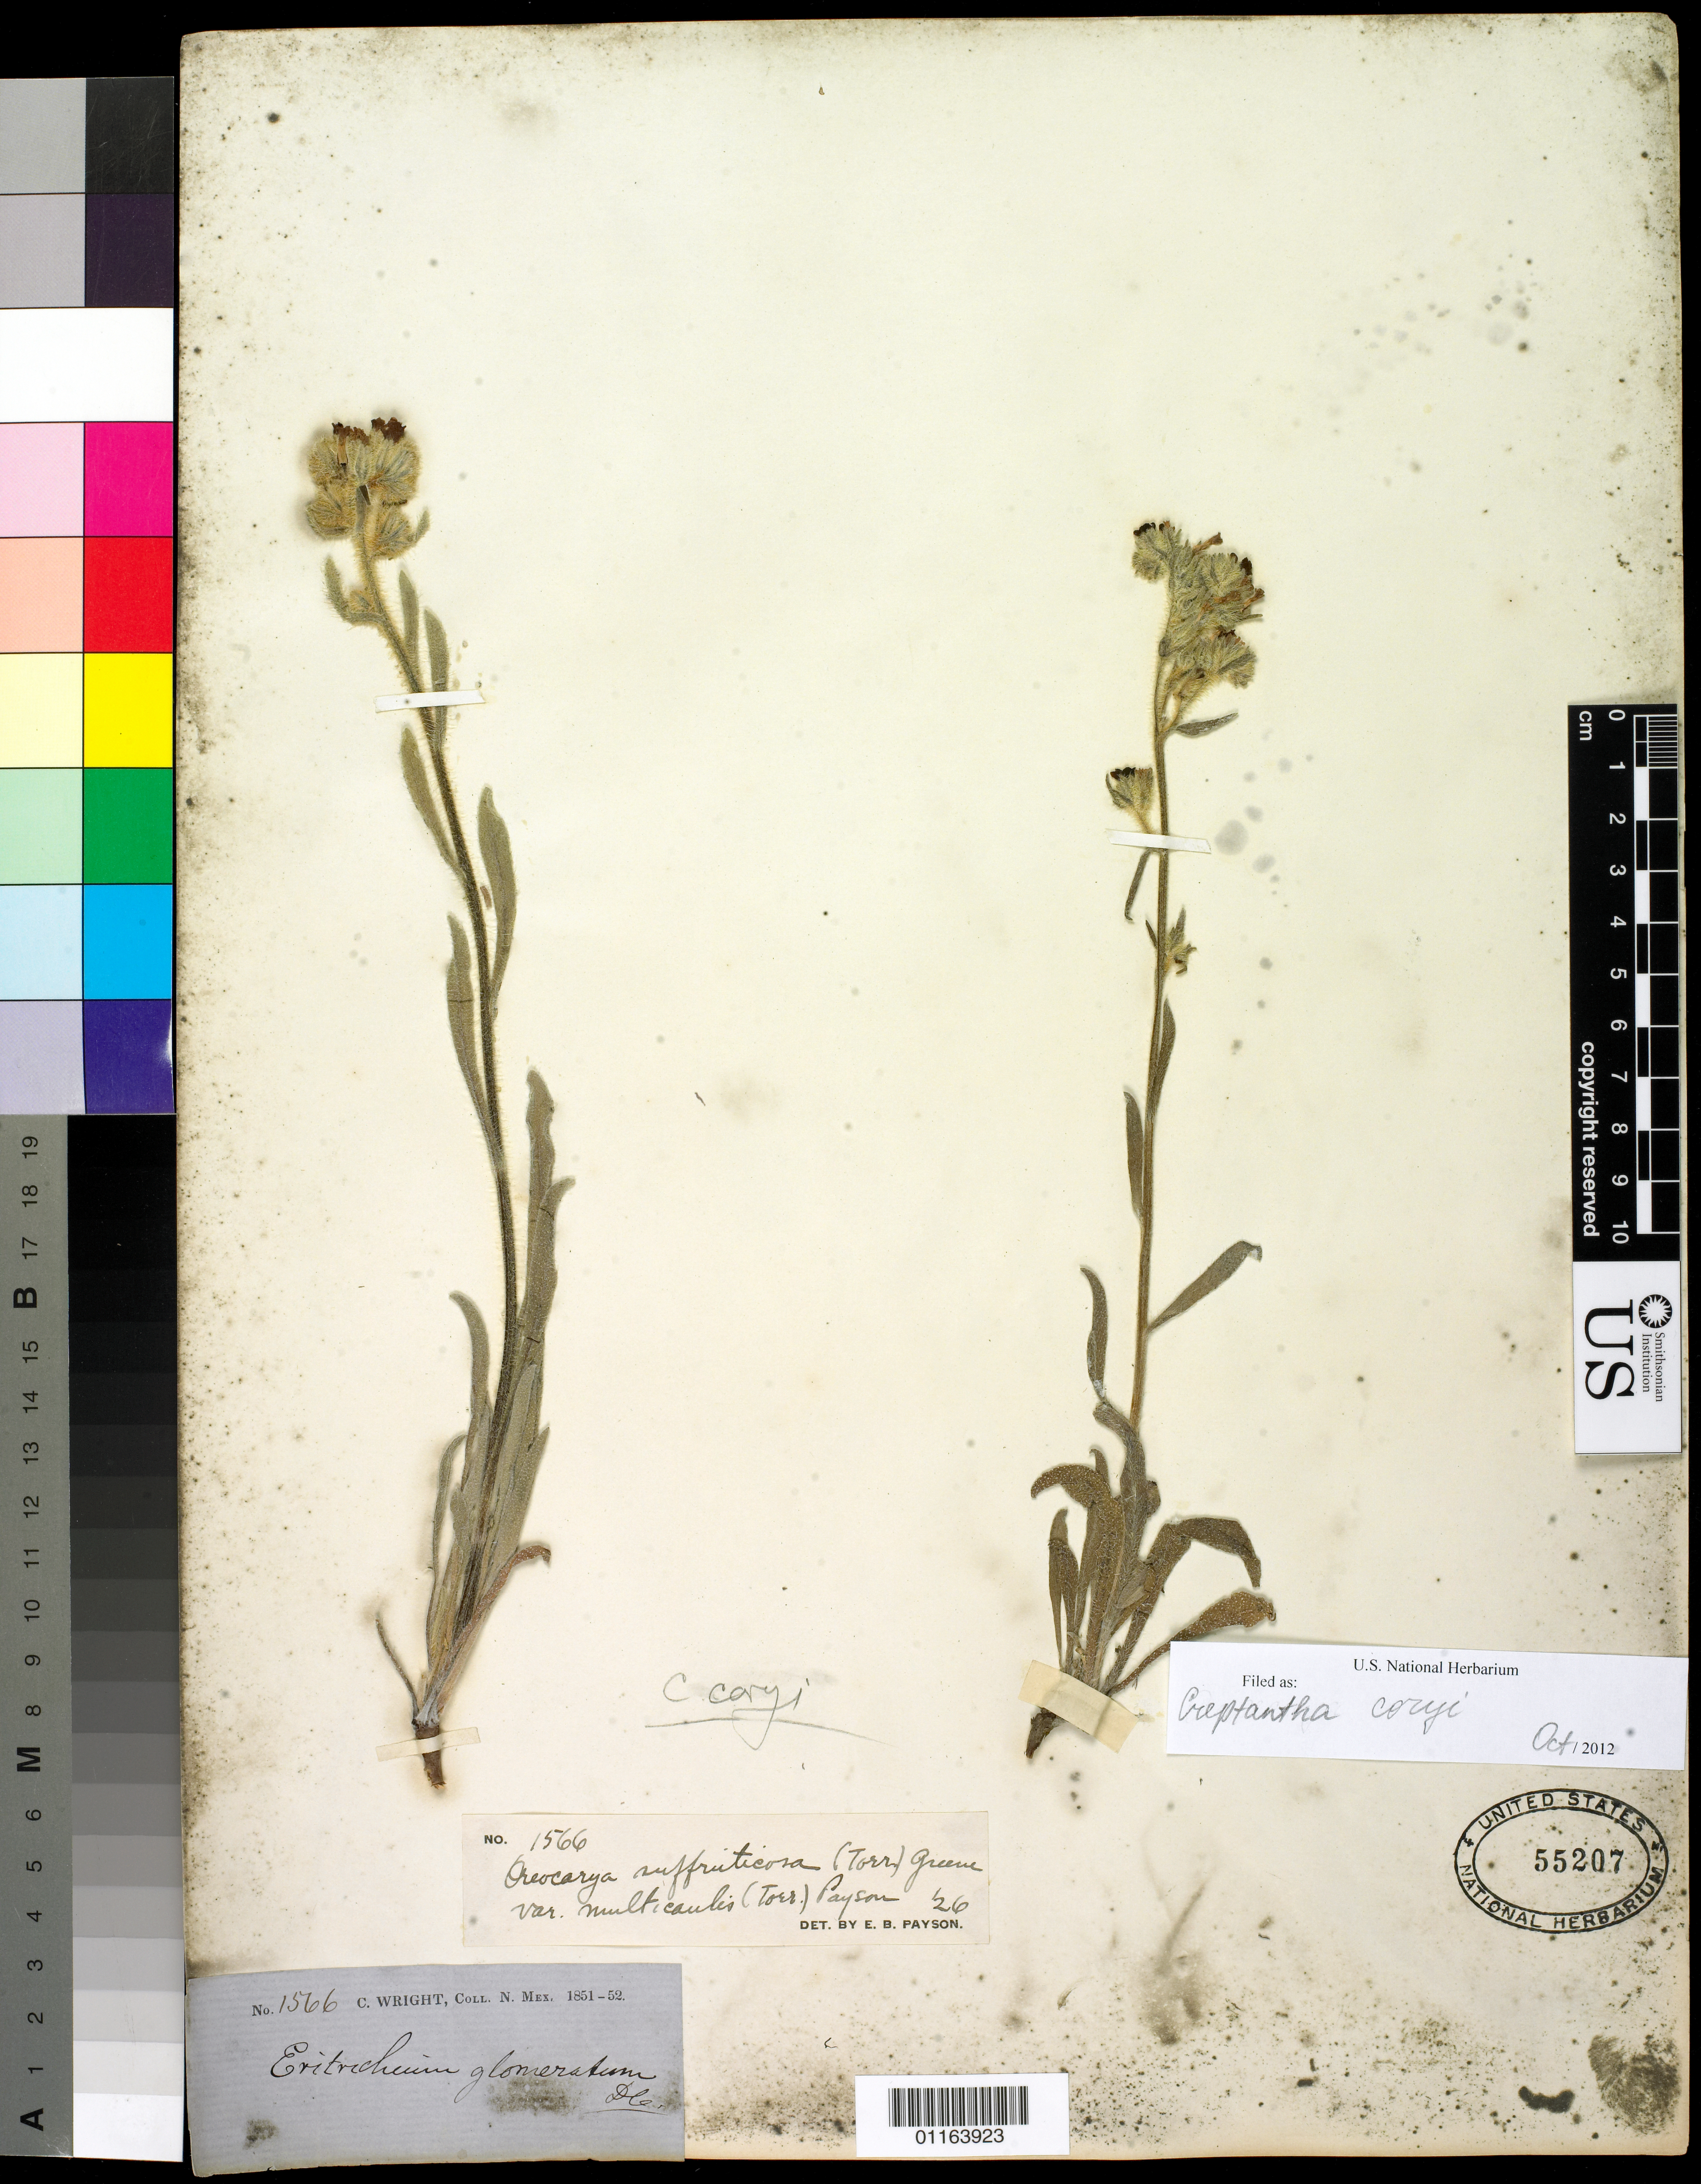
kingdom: Plantae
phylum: Tracheophyta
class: Magnoliopsida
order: Boraginales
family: Boraginaceae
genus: Cryptantha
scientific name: Cryptantha coryi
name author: I.M. Johnst.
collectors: C. Wright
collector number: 1566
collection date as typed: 1851 to -- --- 1852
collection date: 1851/1852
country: United States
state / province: New Mexico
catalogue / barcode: US 55207